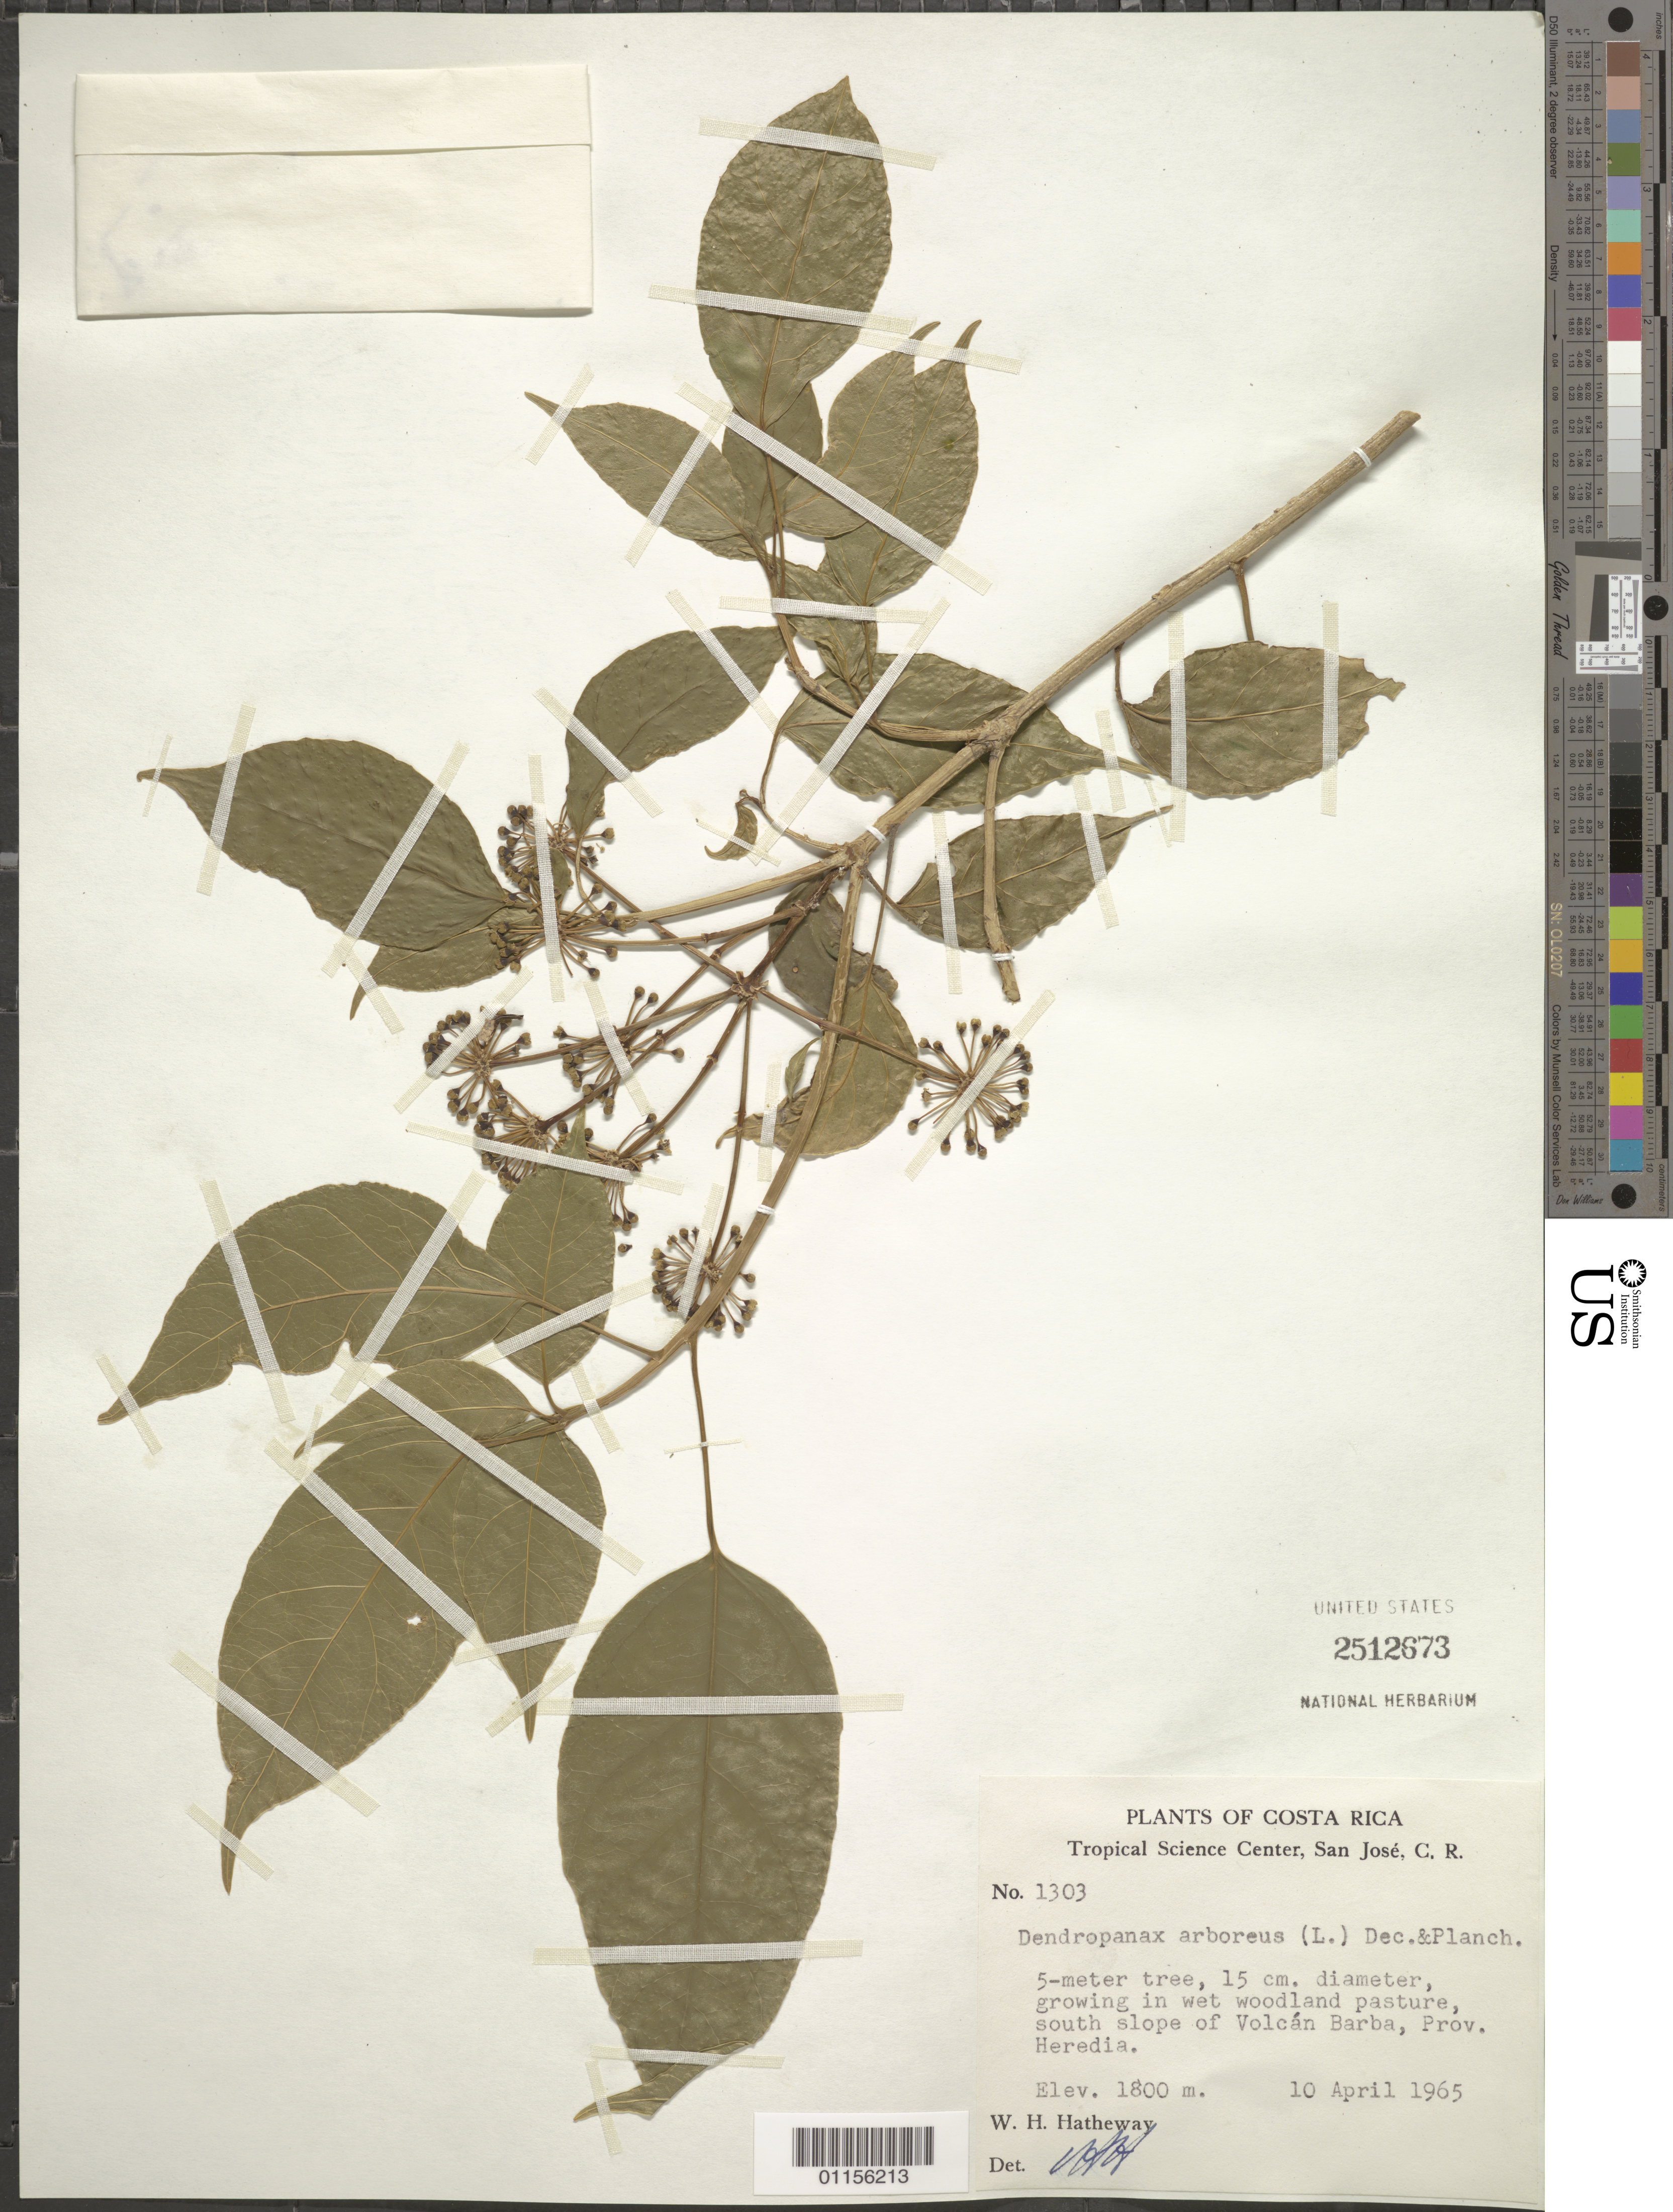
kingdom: Plantae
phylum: Tracheophyta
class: Magnoliopsida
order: Apiales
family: Araliaceae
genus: Dendropanax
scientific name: Dendropanax arboreus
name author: (L.) Decne. & Planch.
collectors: W. H. Hatheway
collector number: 1303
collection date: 1965-04-10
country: Costa Rica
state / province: Heredia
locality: Volcan Barba.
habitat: Tree, growing in wet woodland pasture, S slope of volcan.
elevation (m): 1800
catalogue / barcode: US 2512673